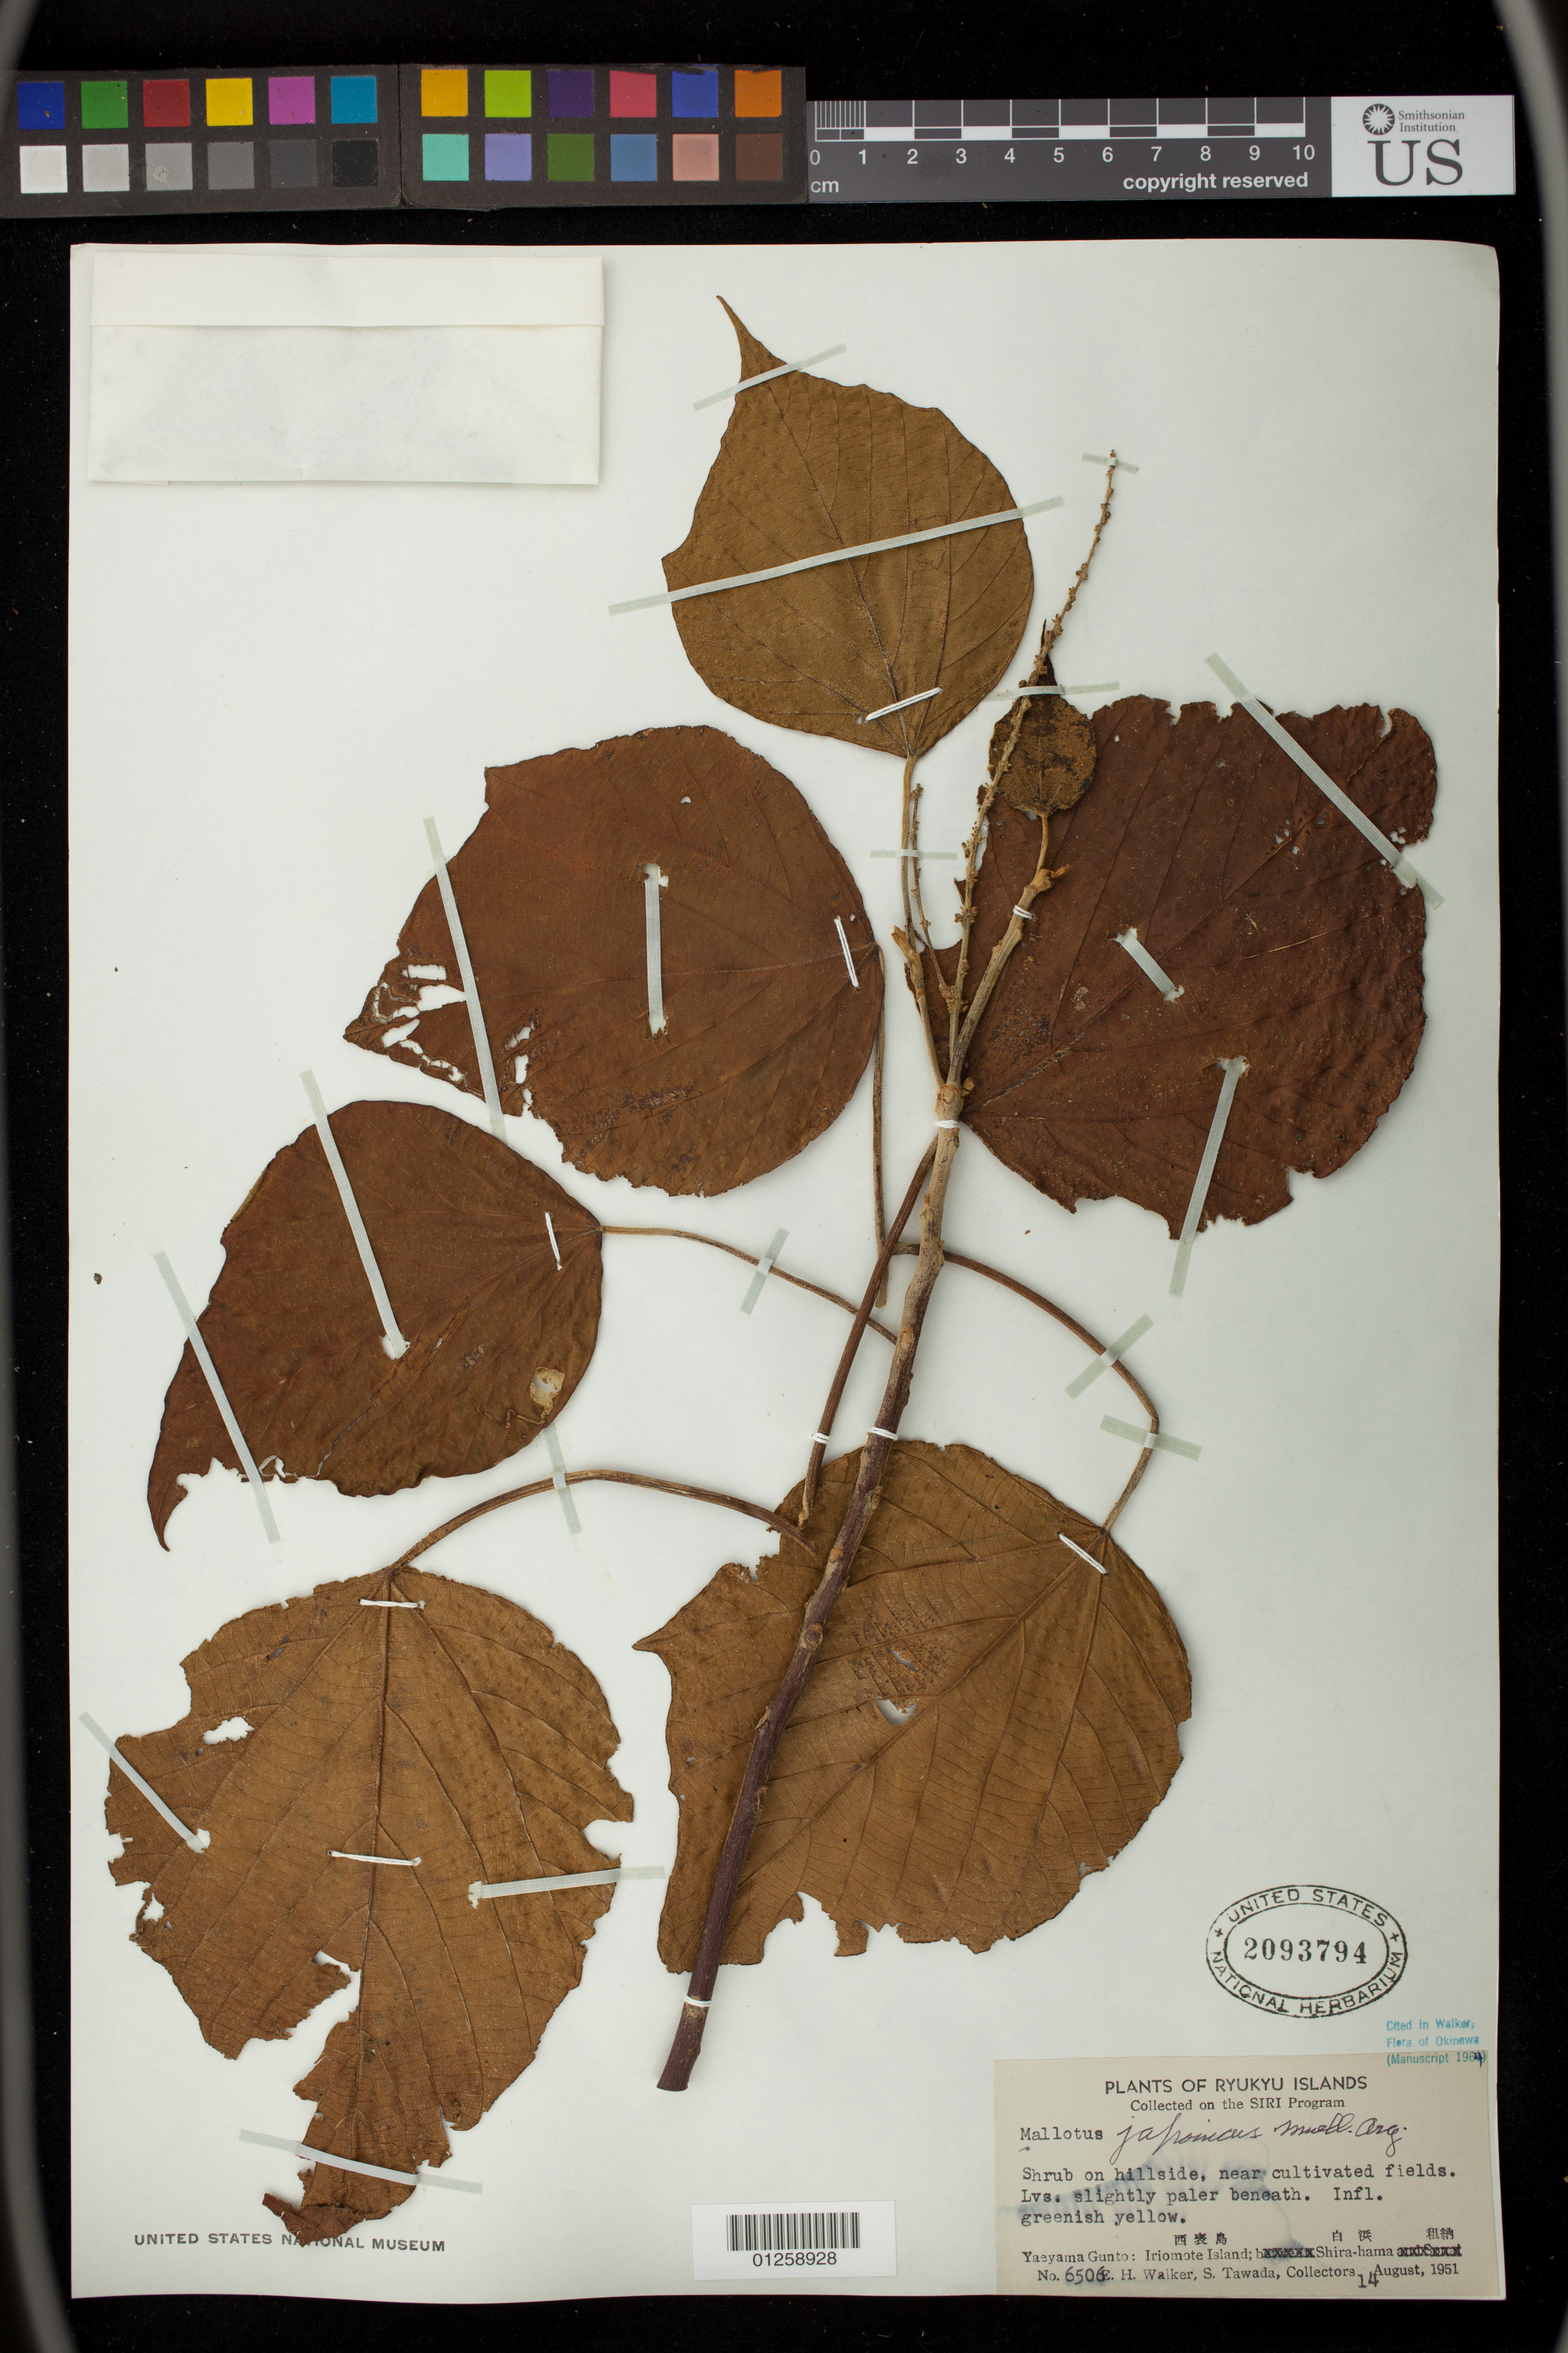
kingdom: Plantae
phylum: Tracheophyta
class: Magnoliopsida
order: Malpighiales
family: Euphorbiaceae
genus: Mallotus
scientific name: Mallotus japonicus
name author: (Spreng.) Müll. Arg.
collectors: E. H. Walker & S. Tawada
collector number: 6506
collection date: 1951-08-14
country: Japan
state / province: Okinawa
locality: Yaeyama Gunto: Iriomote Island; Shira-hama. Ryukyu Islands.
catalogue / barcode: US 2093794